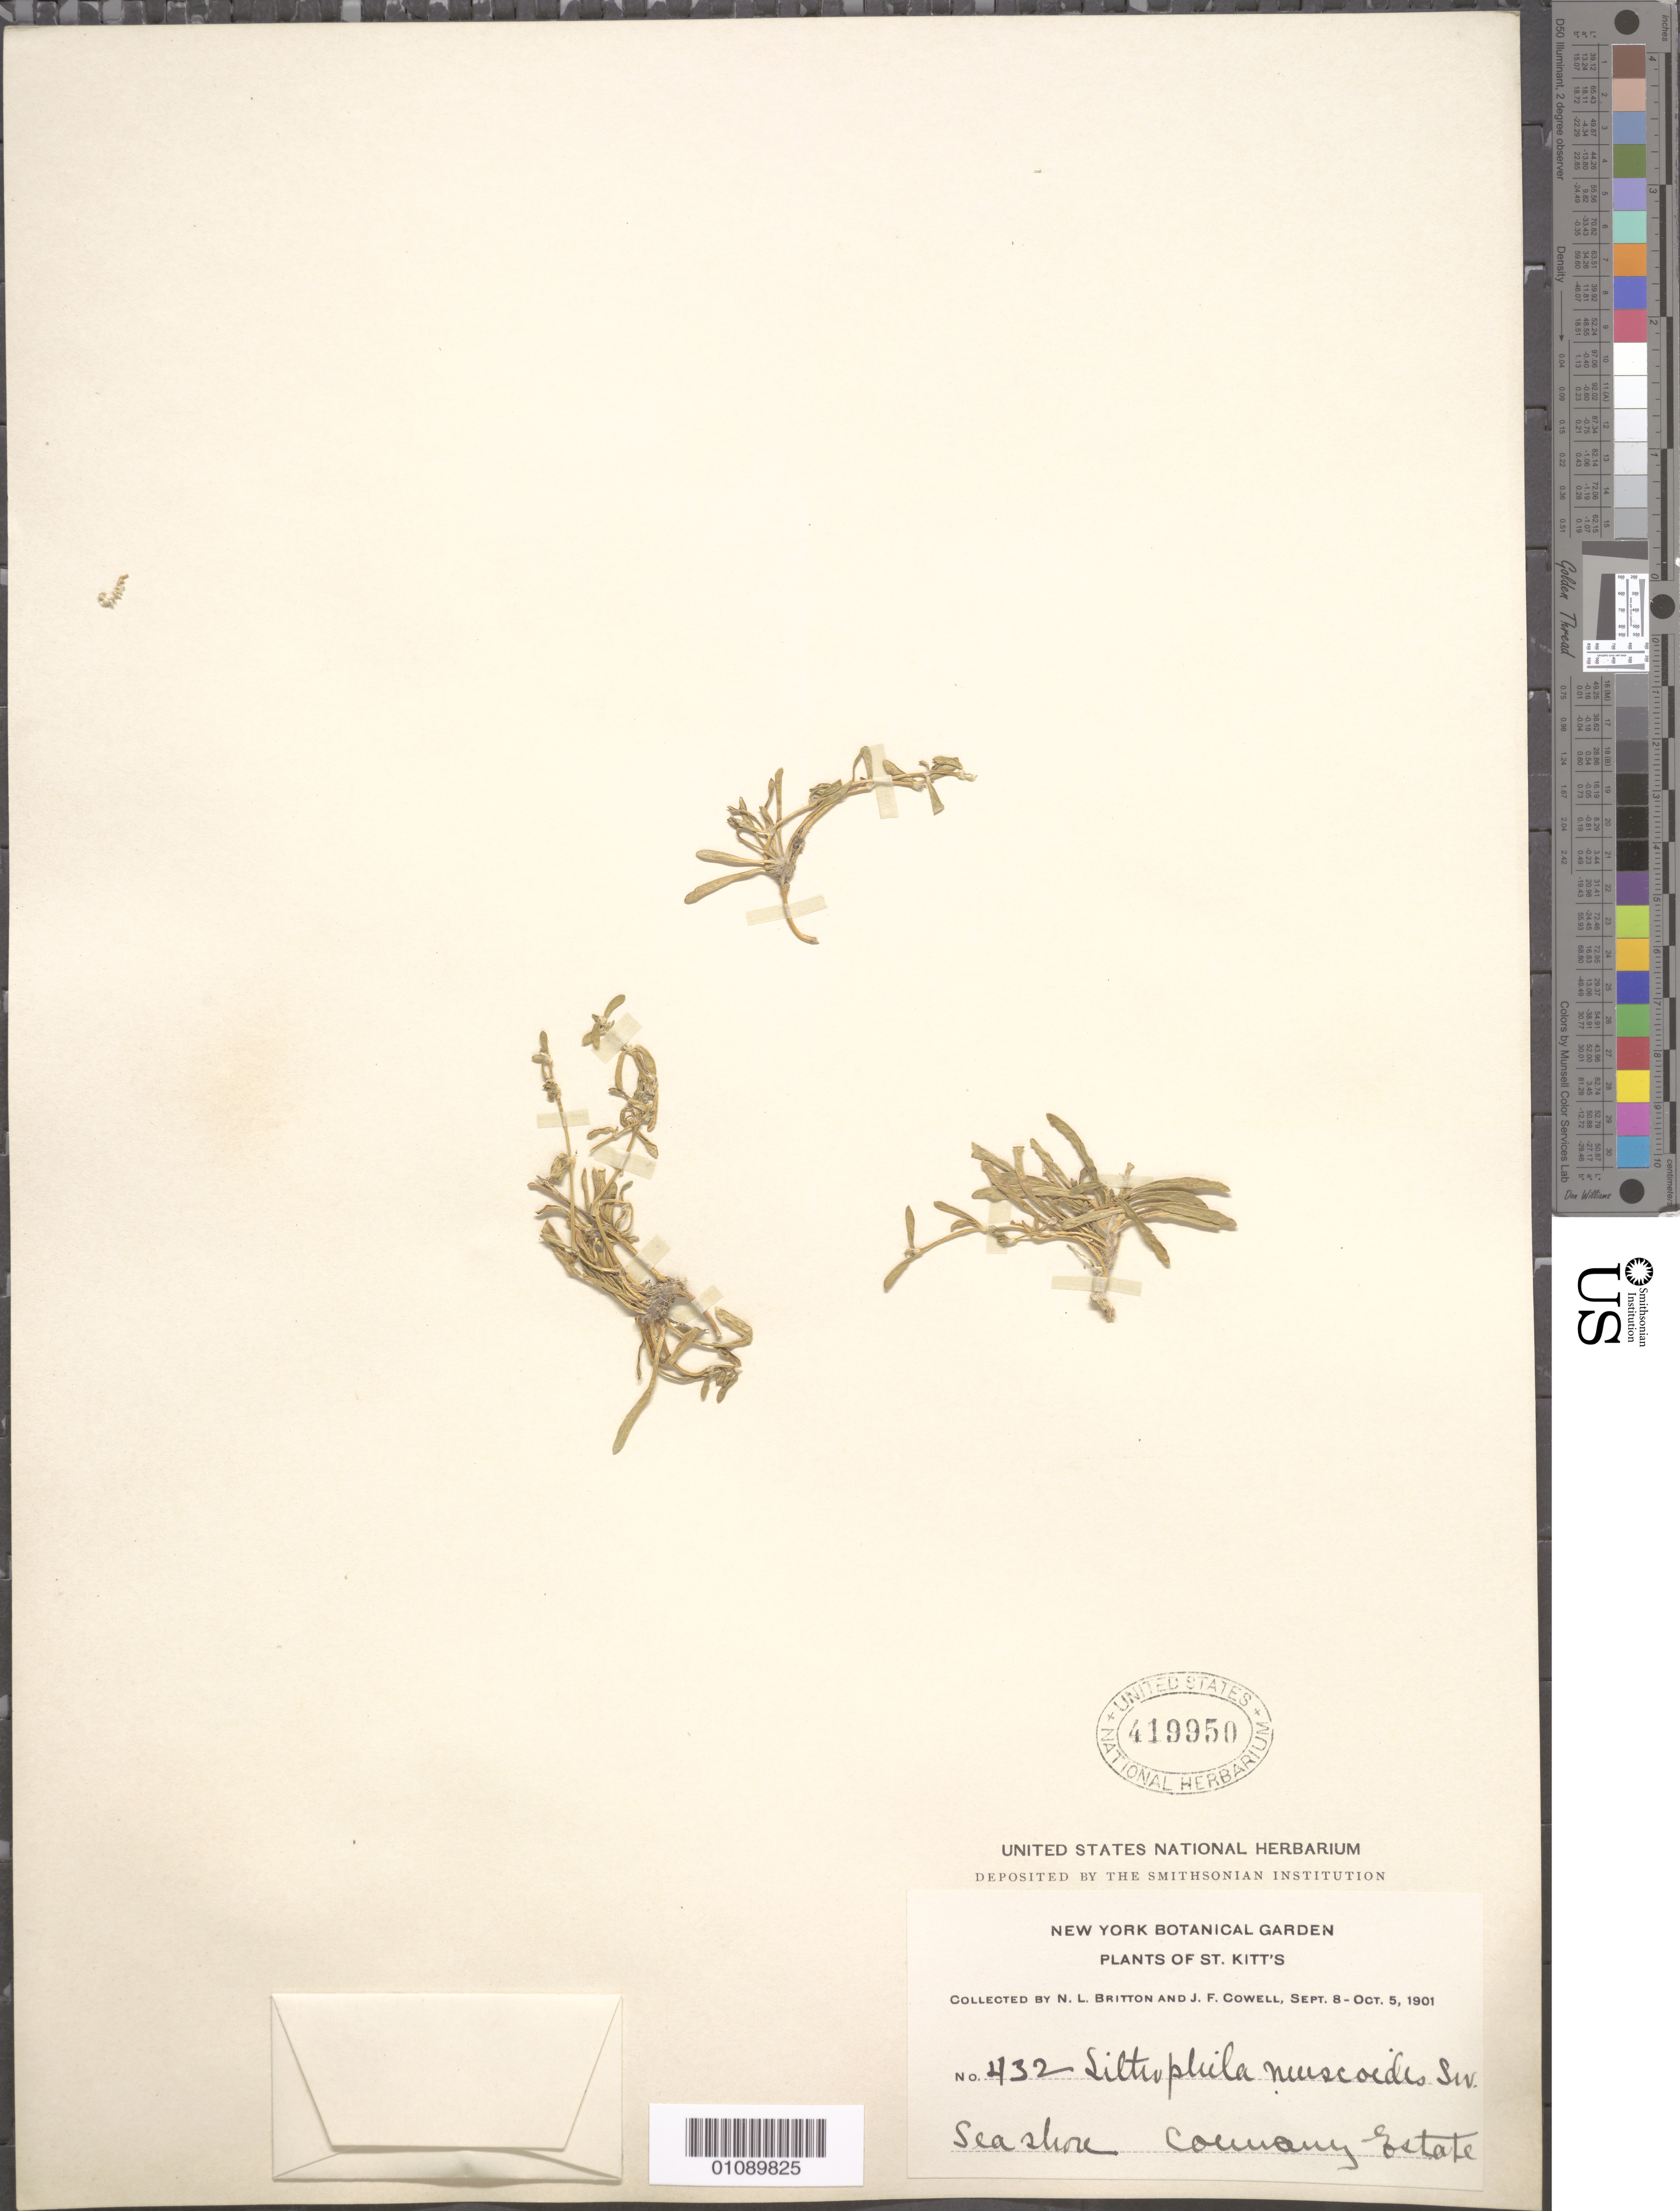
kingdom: Plantae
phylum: Tracheophyta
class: Magnoliopsida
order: Caryophyllales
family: Amaranthaceae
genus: Gomphrena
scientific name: Gomphrena muscoides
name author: (Sw.) T. Ortuño & Borsch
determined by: Strong, Mark T., (BOT), Smithsonian Institution - National Museum of Natural History (UNITED STATES)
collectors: N. Britton & J. F. Cowell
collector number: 432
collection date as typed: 08 Sep 1901 to 05 Oct 1901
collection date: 1901-09-08/1901-10-05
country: St. Christopher-Nevis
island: St. Christopher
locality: Coeuany(?) Estate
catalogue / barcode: US 419950